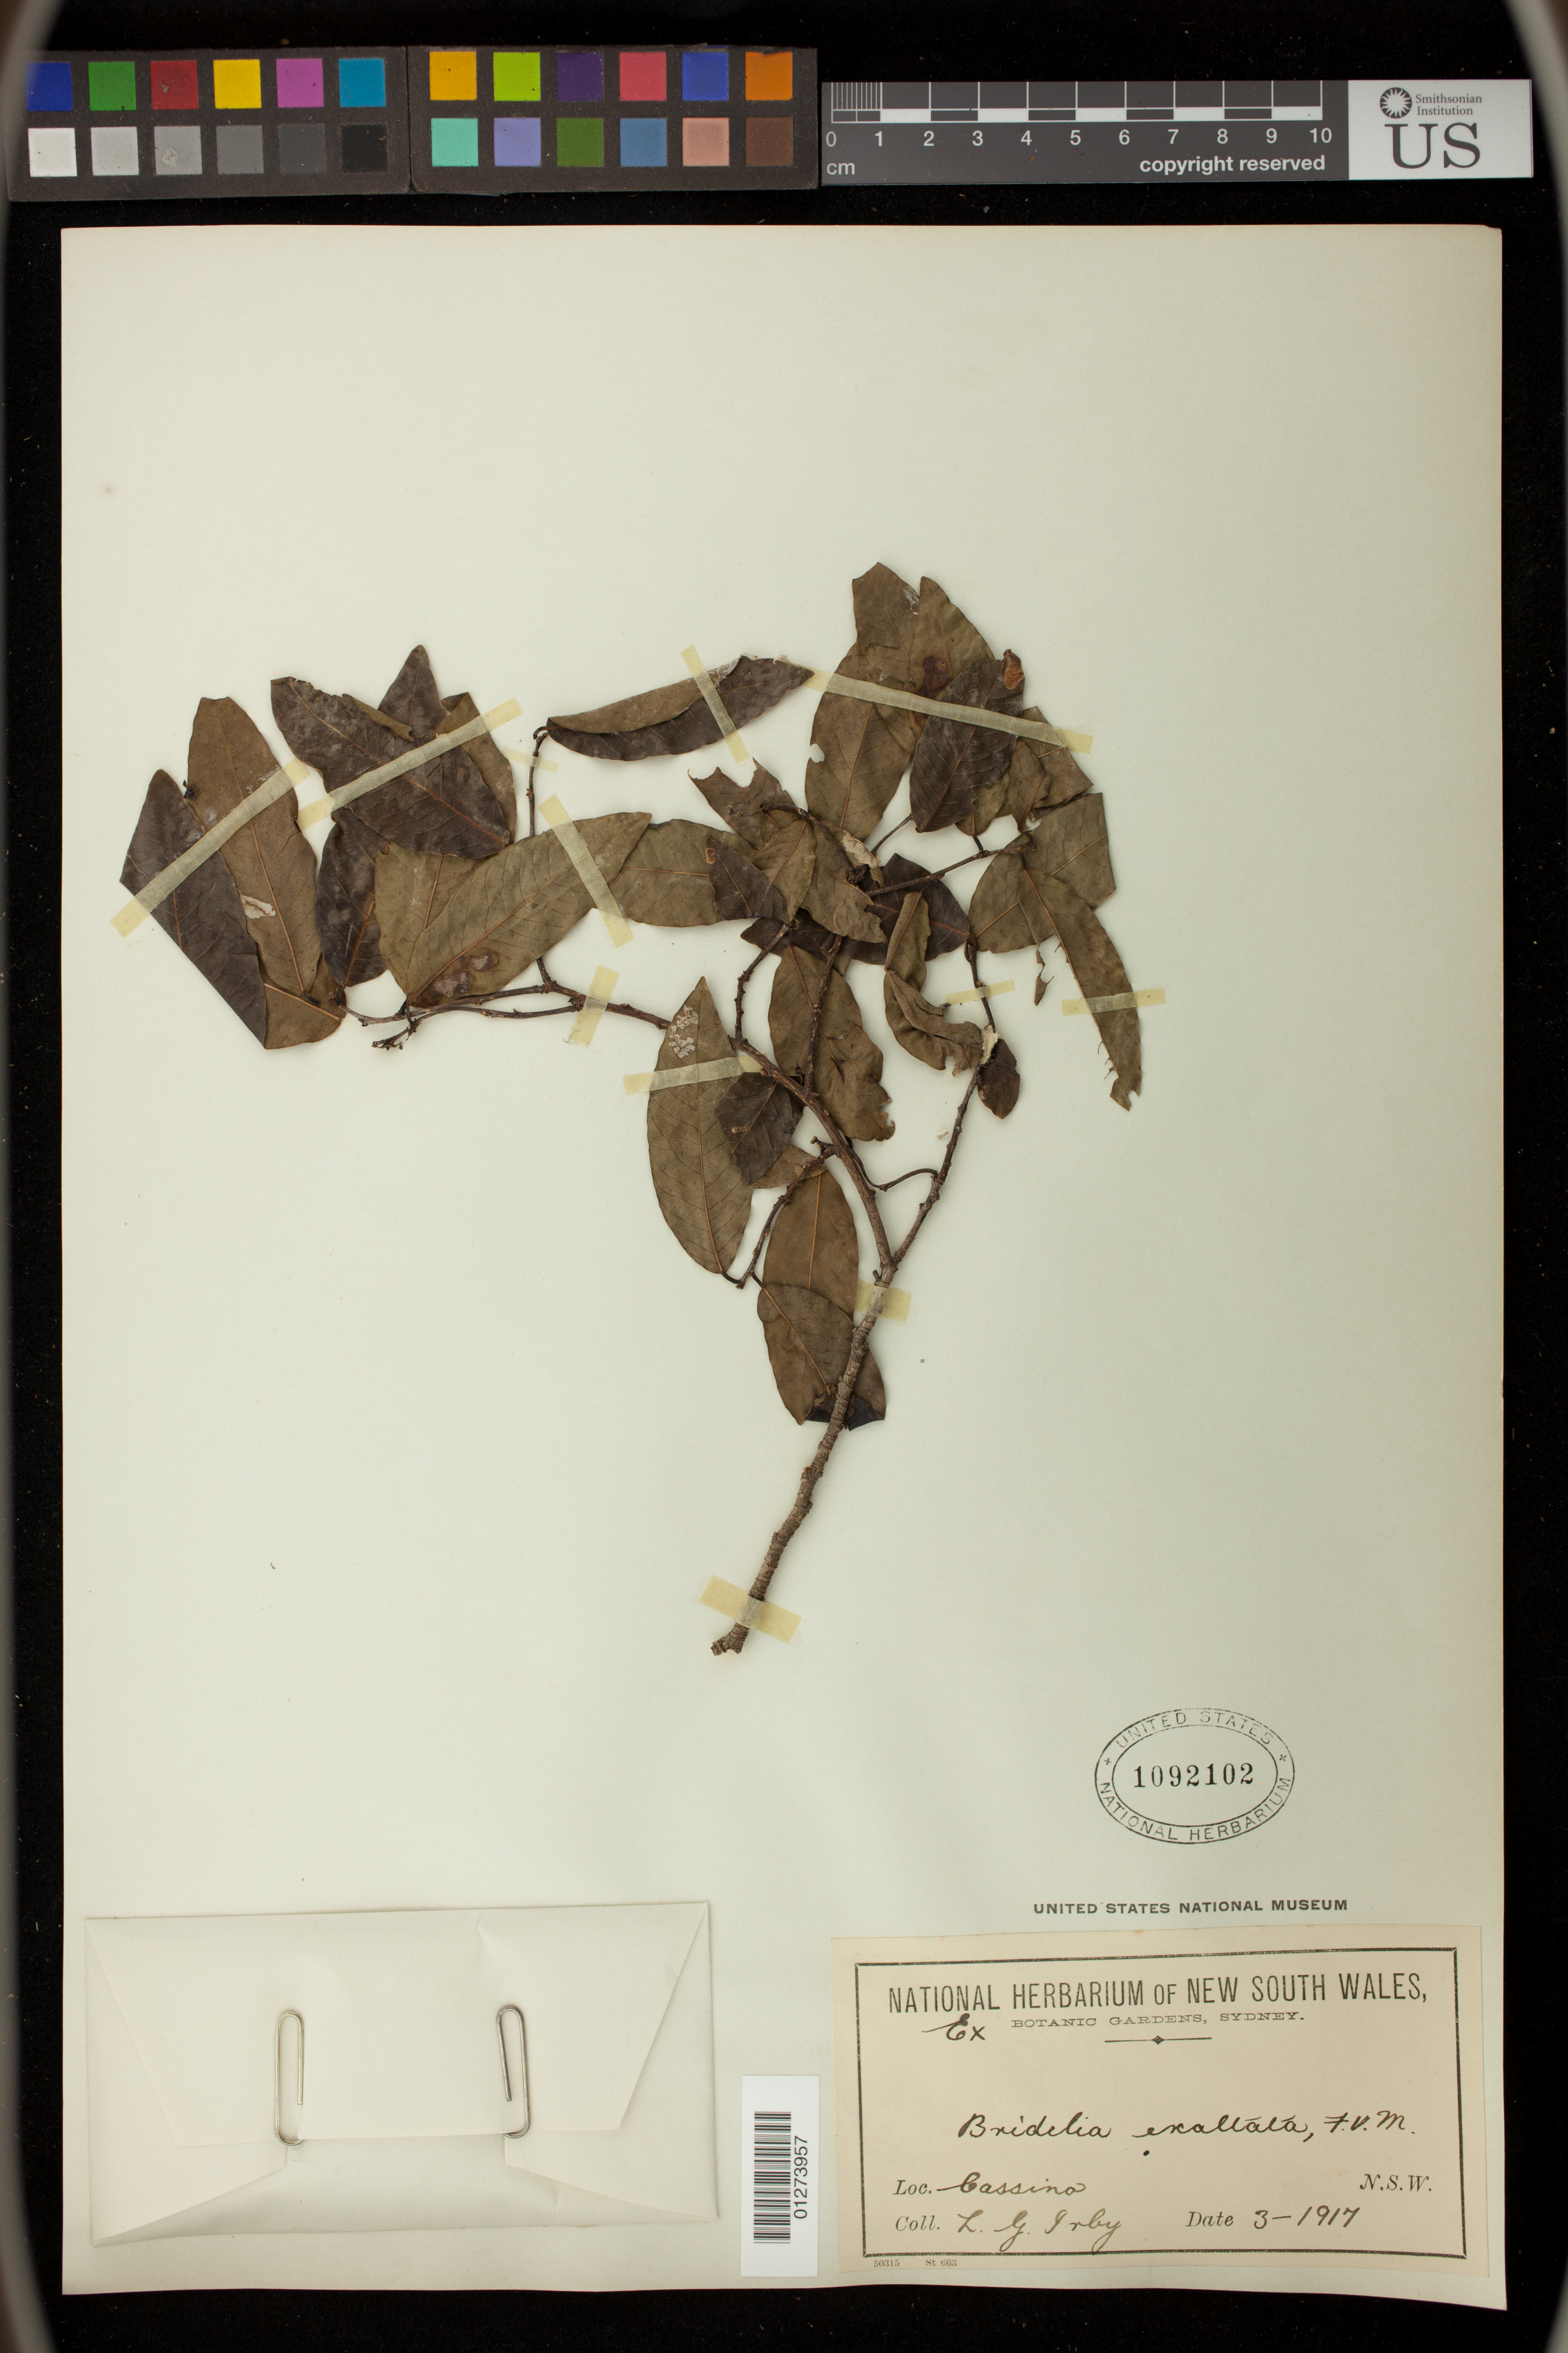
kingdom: Plantae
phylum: Tracheophyta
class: Magnoliopsida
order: Malpighiales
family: Phyllanthaceae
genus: Bridelia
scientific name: Bridelia exaltata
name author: F. Muell.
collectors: L. Irby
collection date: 1917-03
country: Australia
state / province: New South Wales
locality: Cassino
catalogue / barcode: US 1092102